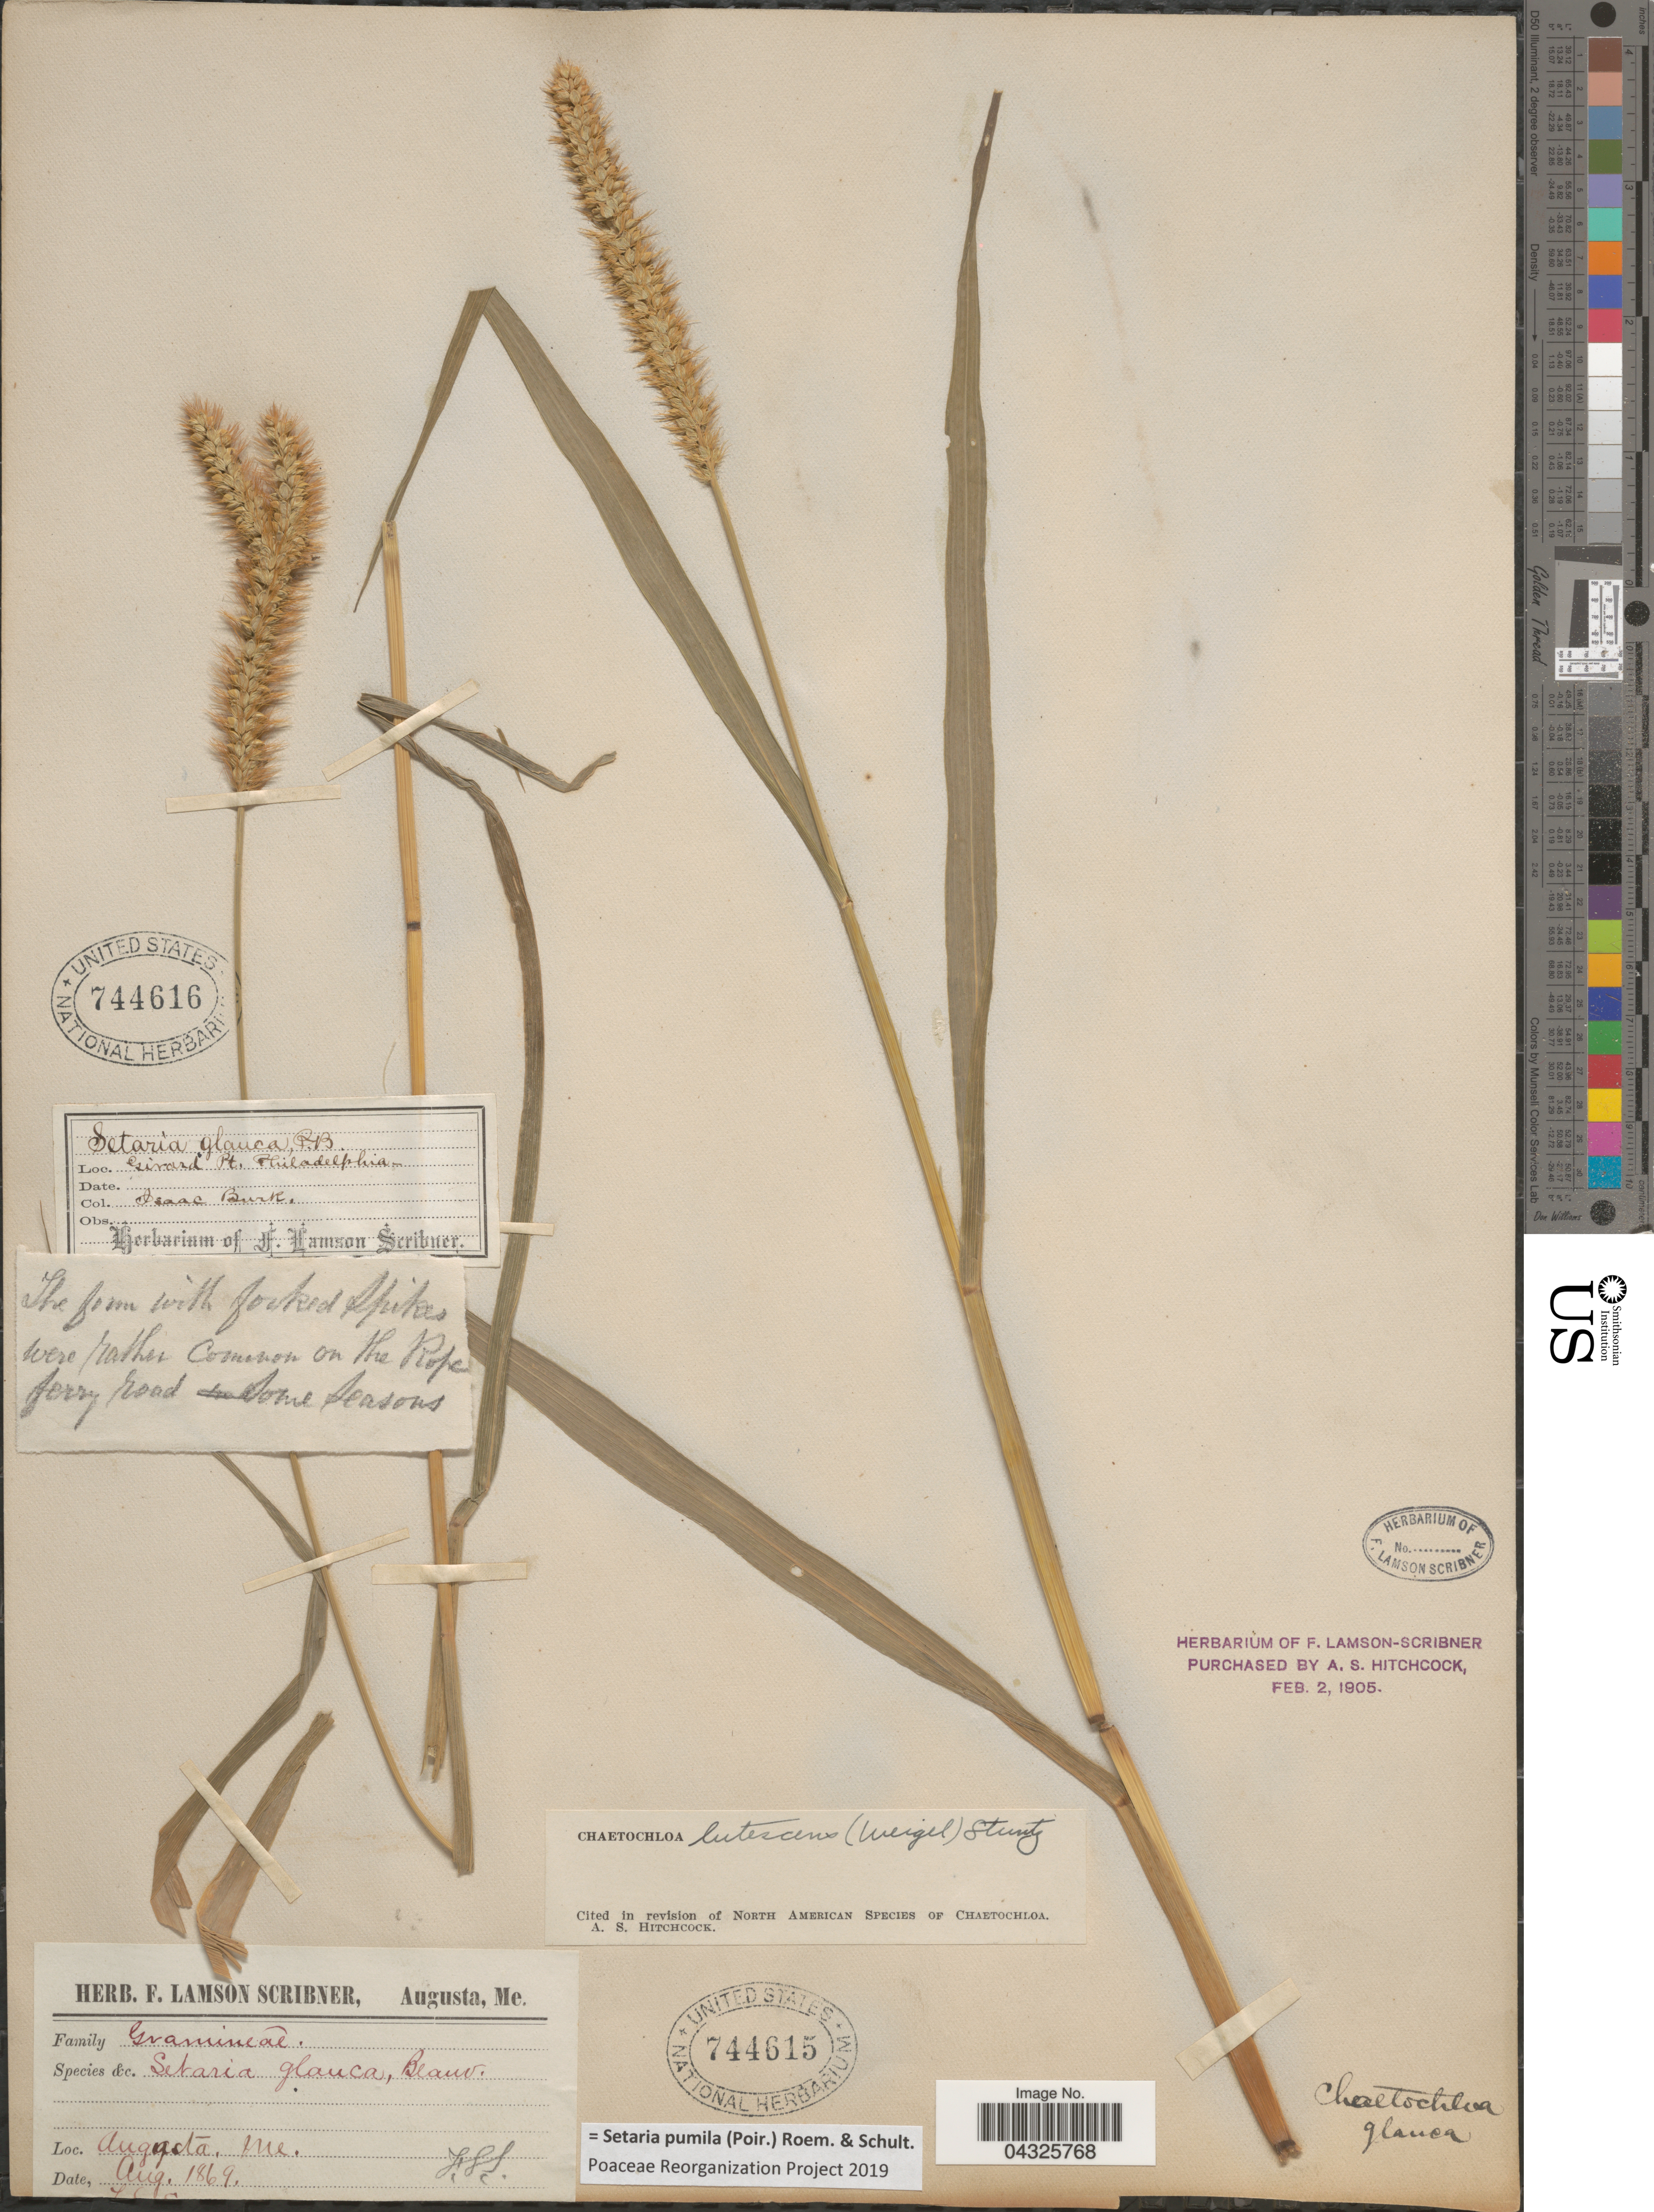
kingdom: Plantae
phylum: Tracheophyta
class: Liliopsida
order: Poales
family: Poaceae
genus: Setaria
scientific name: Setaria pumila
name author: (Poir.) Roem. & Schult.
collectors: I. Burk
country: United States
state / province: Pennsylvania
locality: Girard Pt. Philadelphia.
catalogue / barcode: US 744616-2